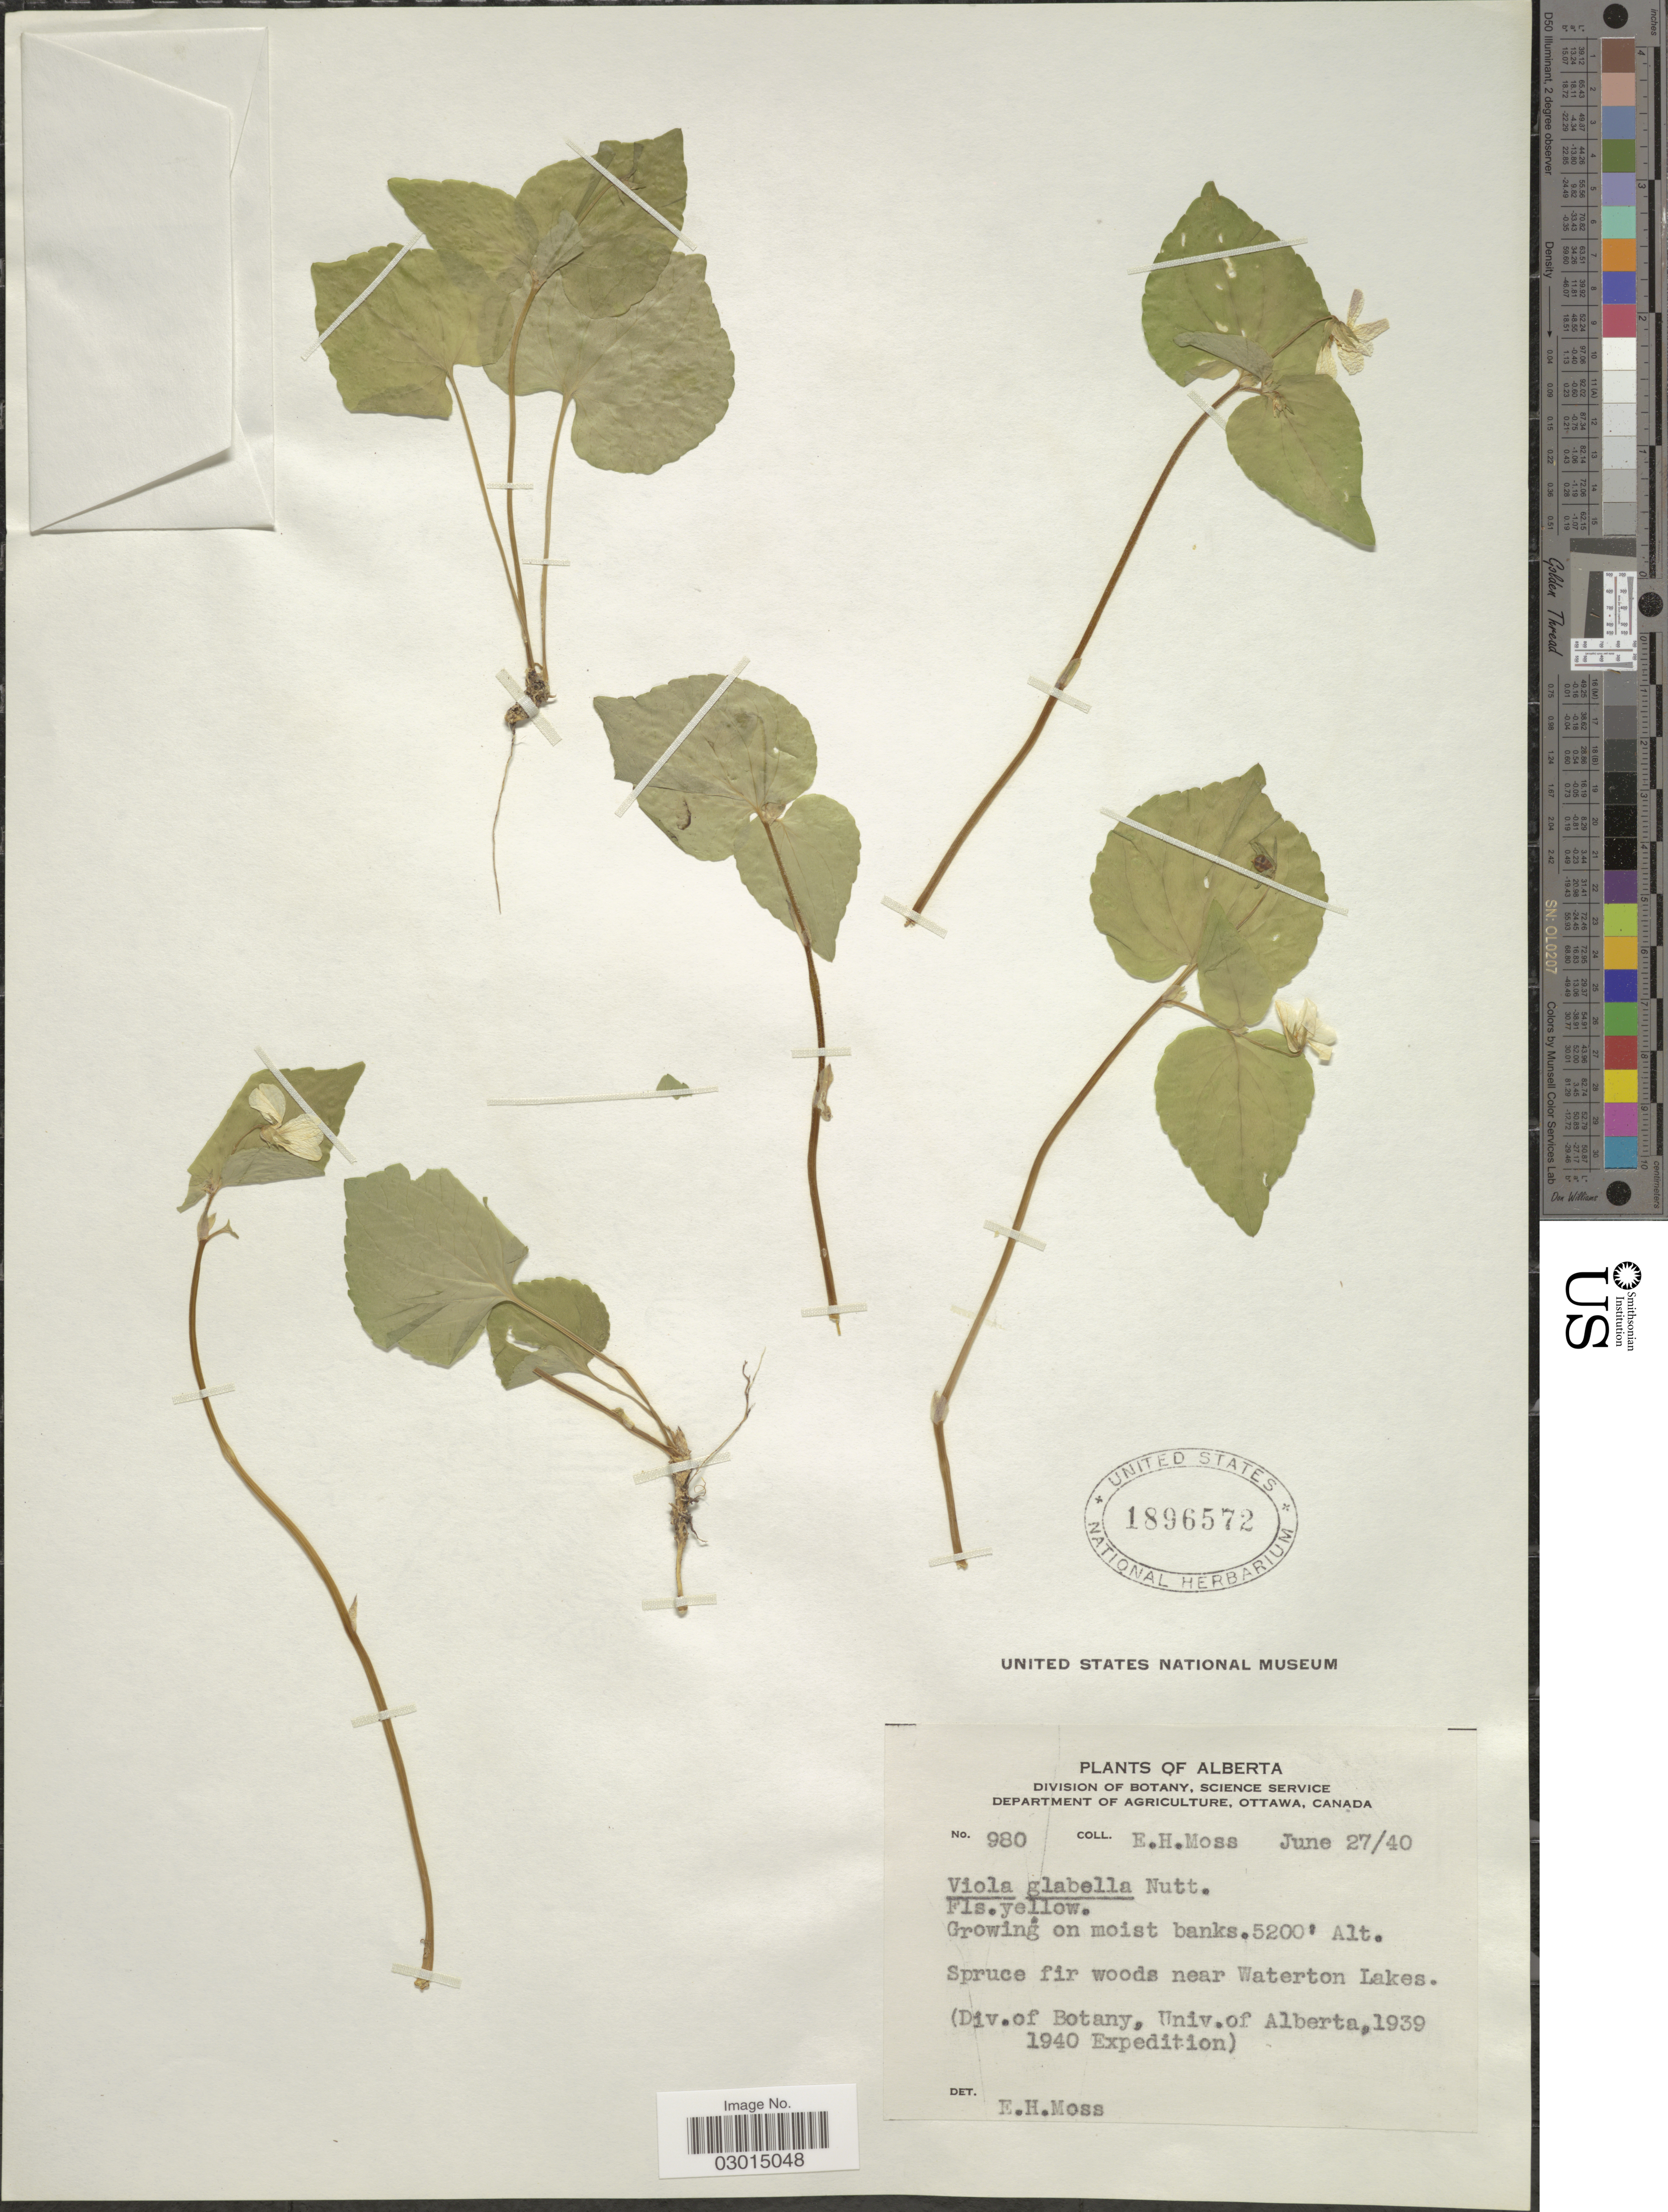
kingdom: Plantae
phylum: Tracheophyta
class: Magnoliopsida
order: Malpighiales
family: Violaceae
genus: Viola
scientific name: Viola glabella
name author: Nutt.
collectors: E. Moss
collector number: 980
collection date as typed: Transcribed d/m/y: 27/6/40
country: Canada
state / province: Alberta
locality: Spruce fir woods near Waterton Lakes.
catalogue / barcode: US 1896572